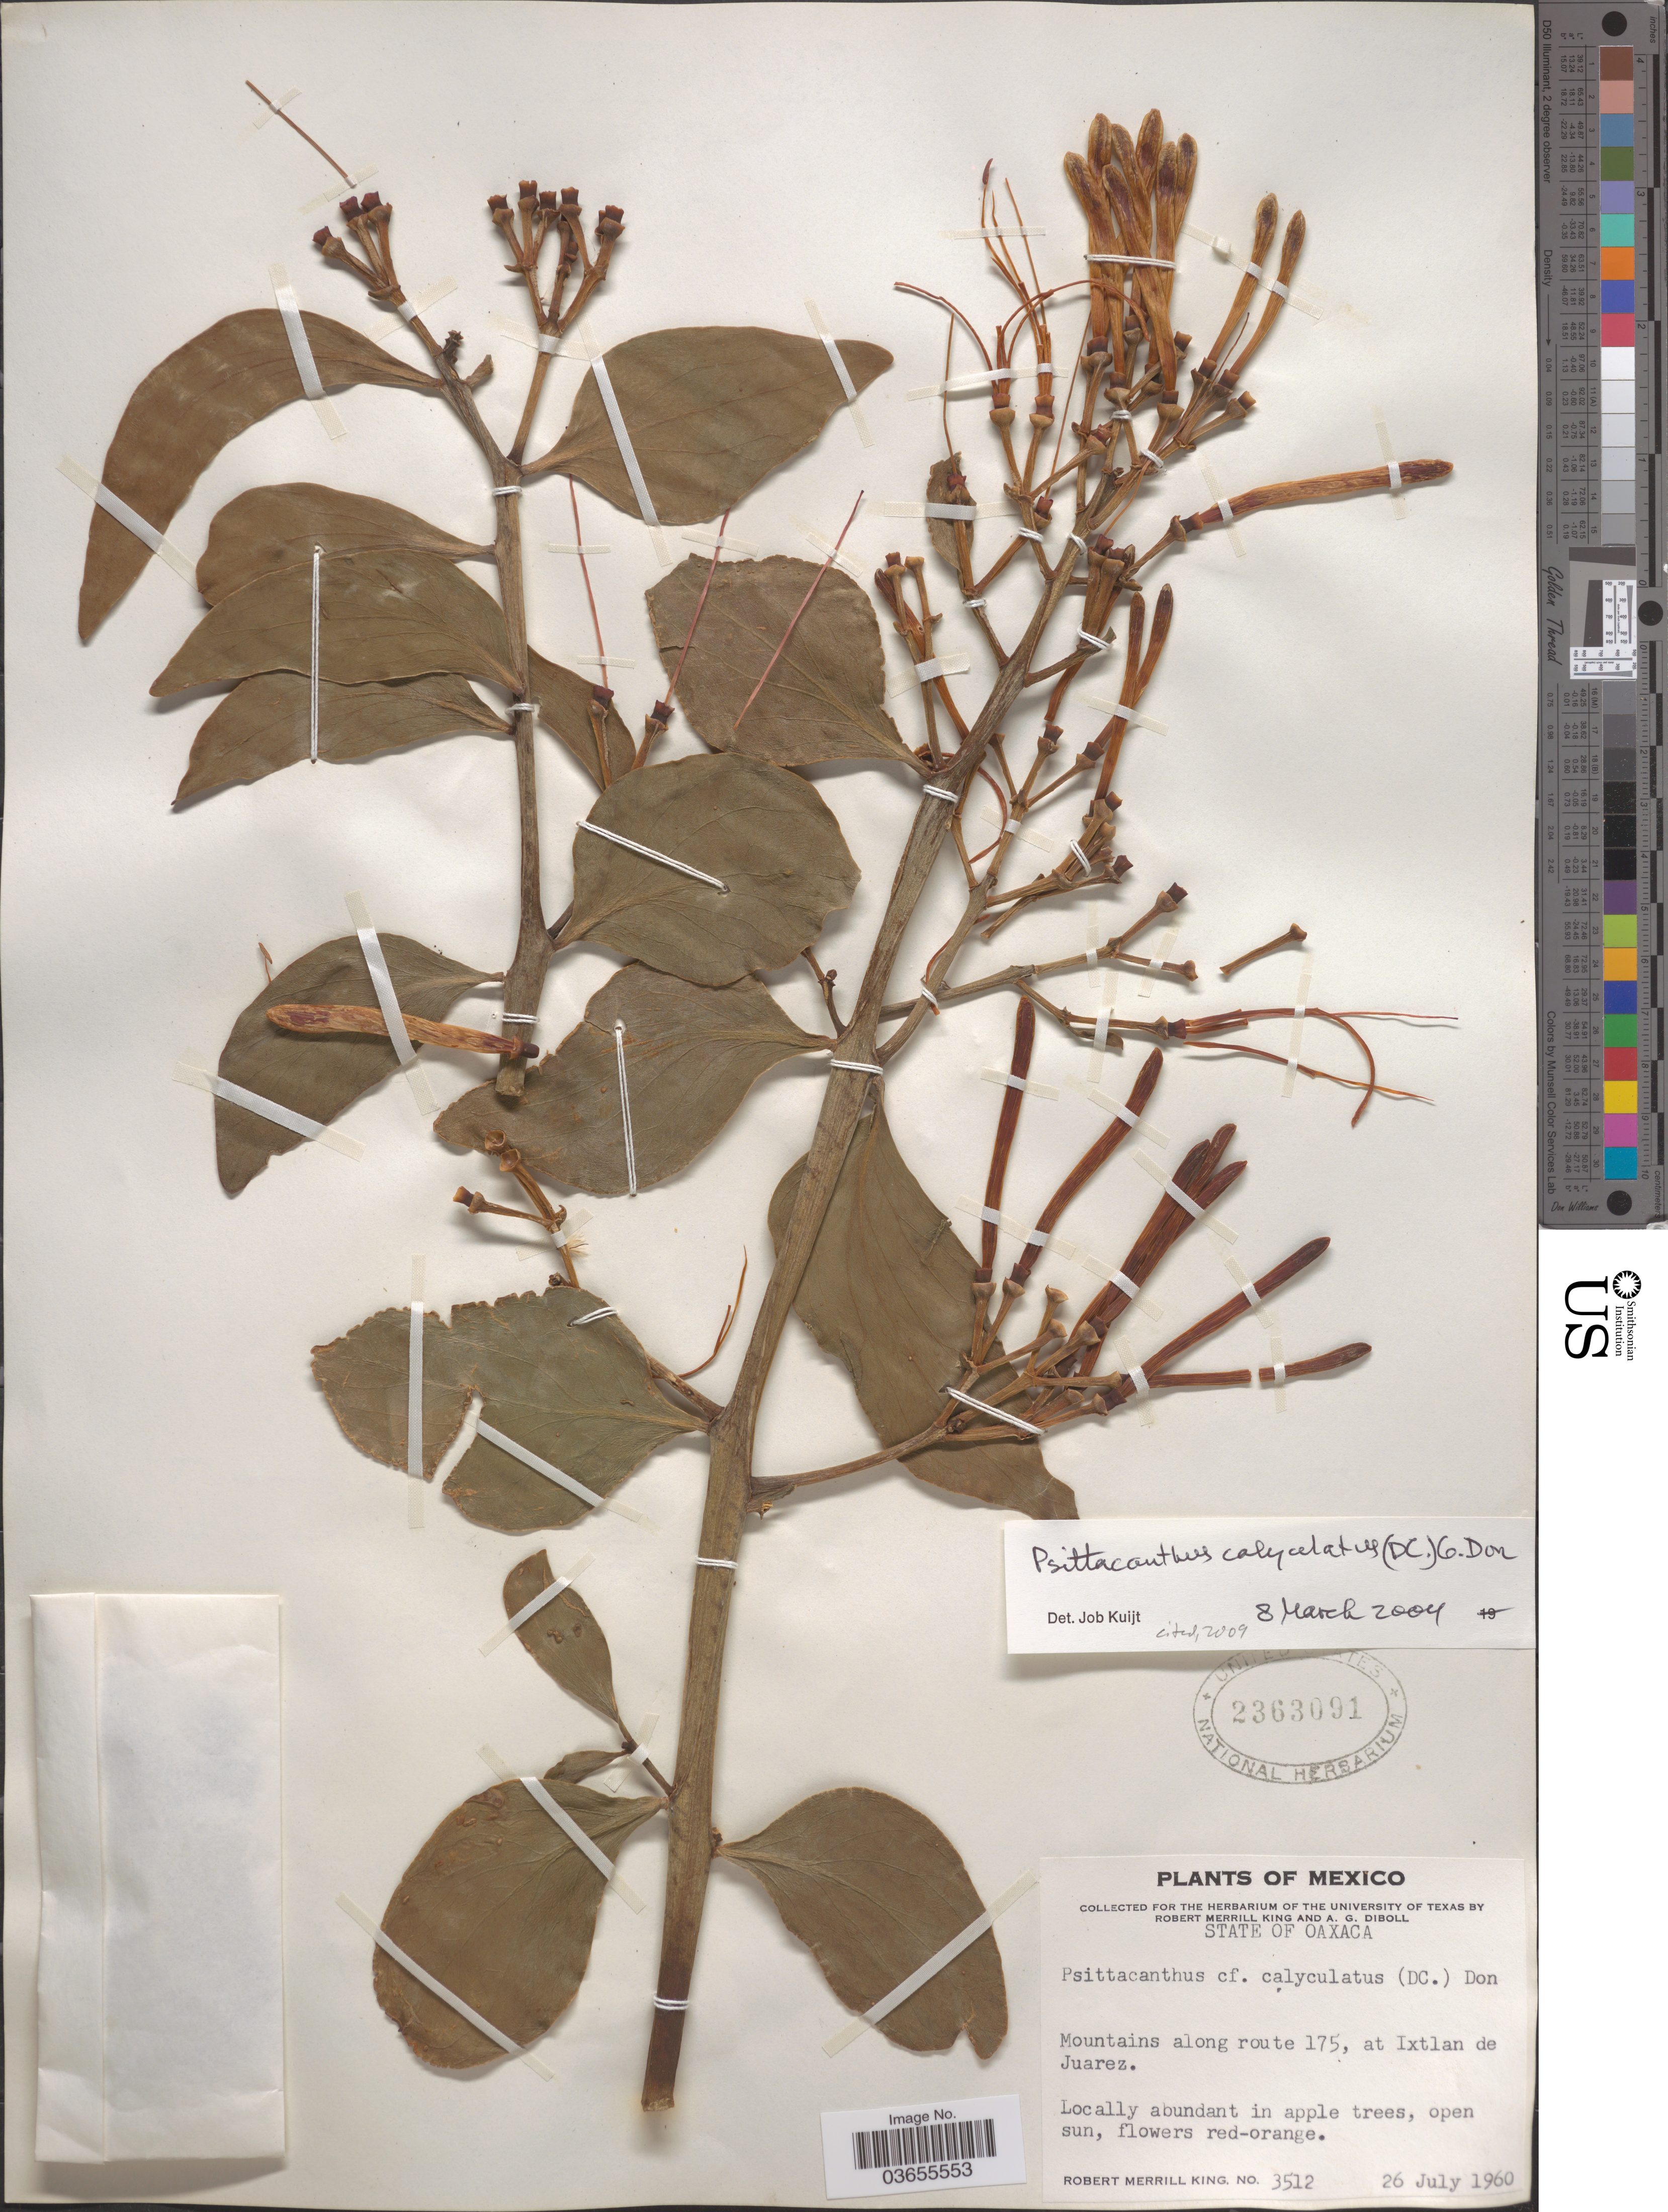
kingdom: Plantae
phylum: Tracheophyta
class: Magnoliopsida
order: Santalales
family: Loranthaceae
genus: Psittacanthus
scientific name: Psittacanthus calyculatus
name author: (DC.) G. Don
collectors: R. M. King & A. Diboll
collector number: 3512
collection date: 1960-07-26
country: Mexico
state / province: Oaxaca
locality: Mountains along route 175, at Ixtlan de Juarez.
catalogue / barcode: US 2363091